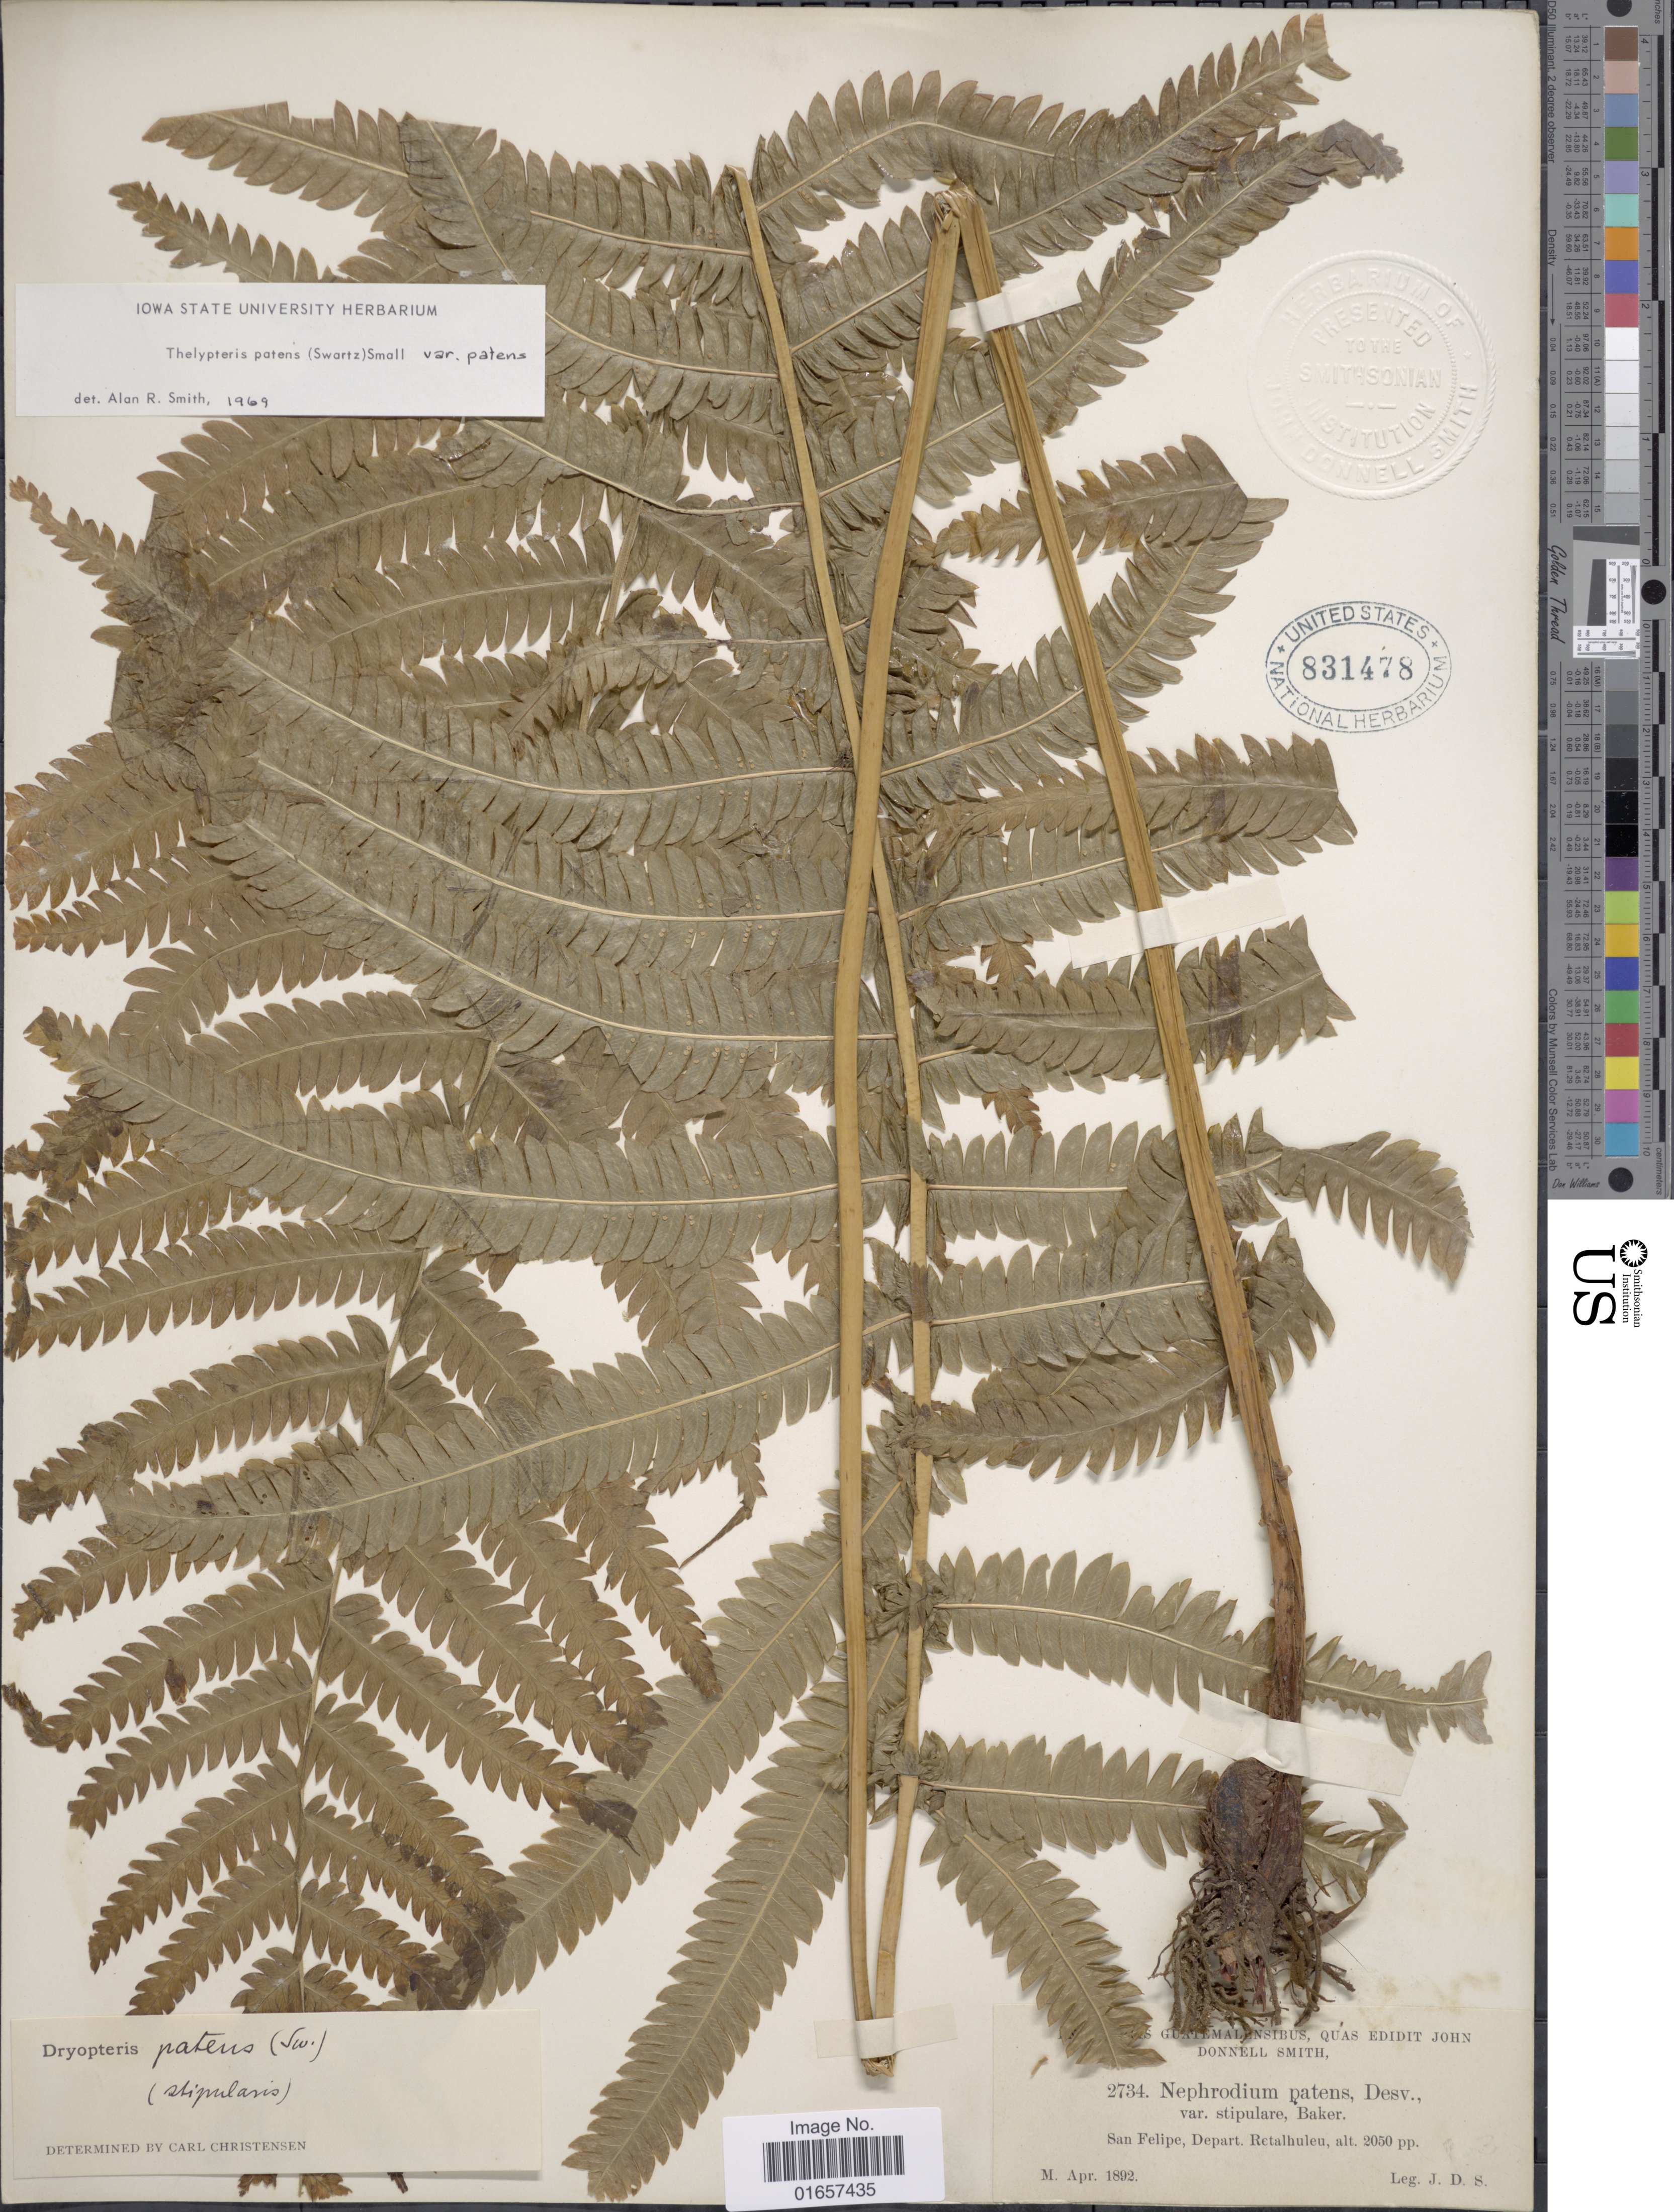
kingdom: Plantae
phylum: Tracheophyta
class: Polypodiopsida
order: Polypodiales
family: Thelypteridaceae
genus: Christella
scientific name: Christella patens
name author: (Sw.) Holttum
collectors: J. Donnell Smith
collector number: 2734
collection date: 1892-04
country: Guatemala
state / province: Retalhuleu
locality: Guatemalemsibus, San Felipe, Depart. Retalhuleu.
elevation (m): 625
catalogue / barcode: US 831478